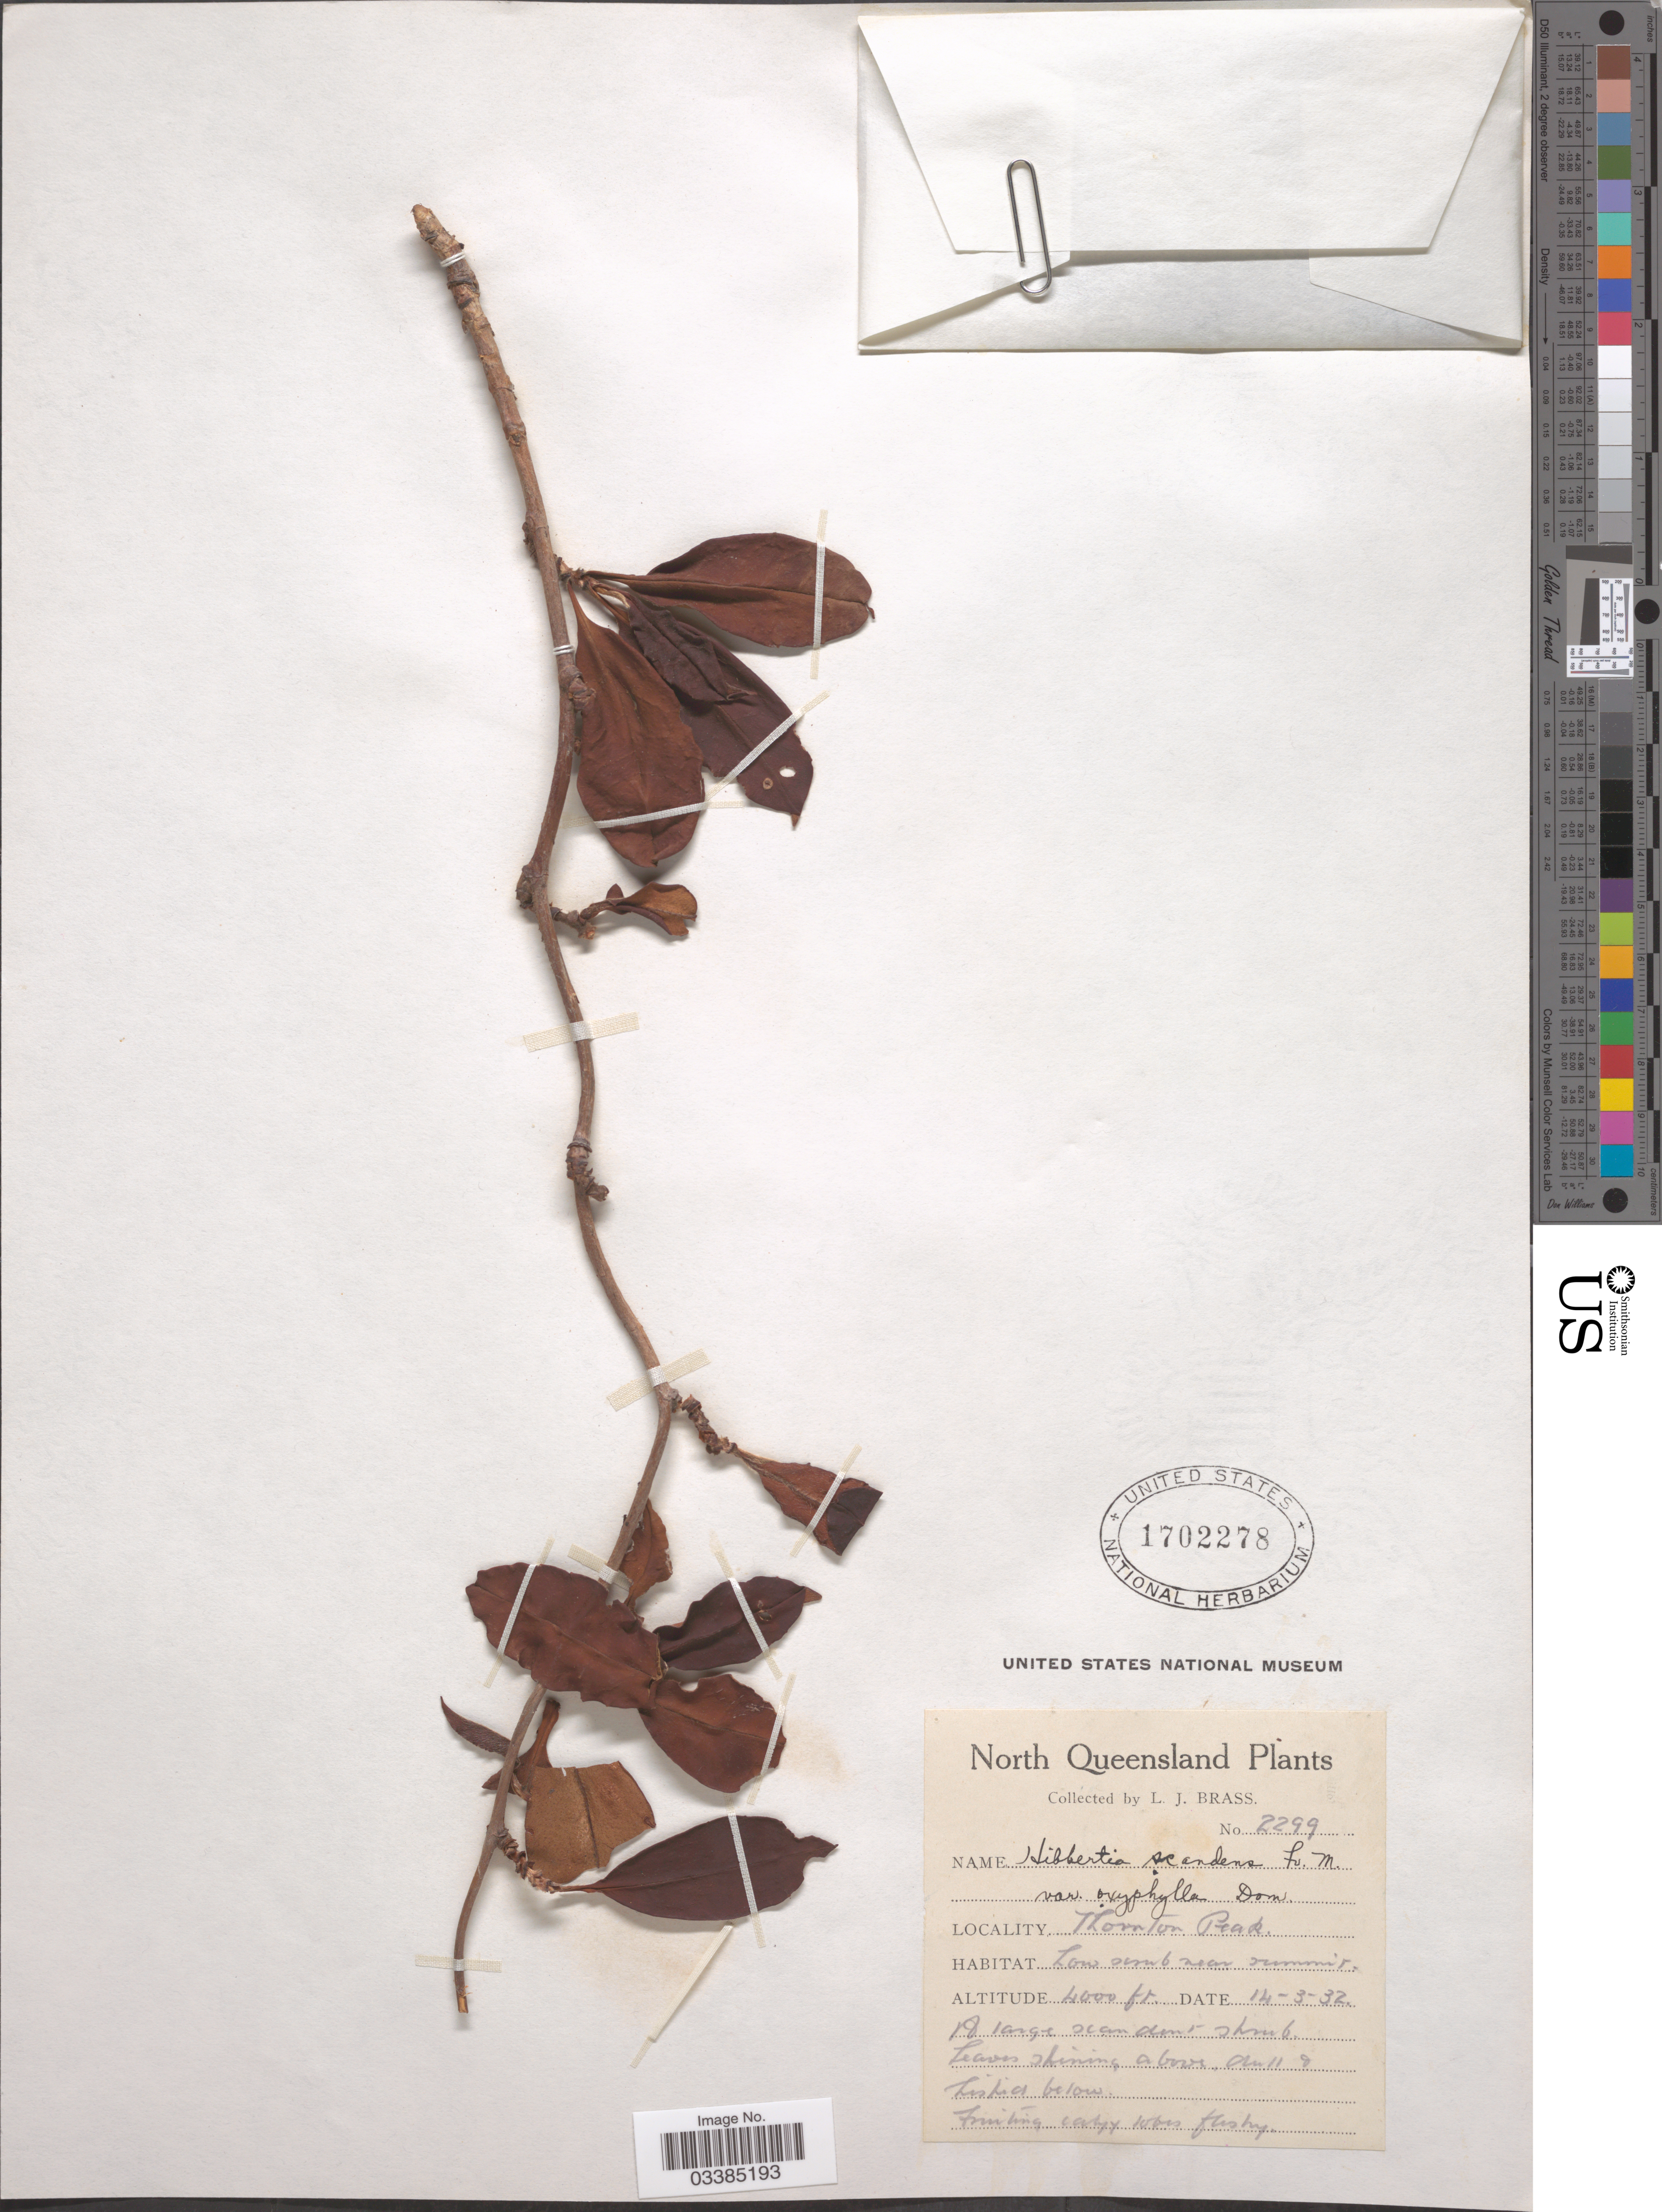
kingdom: Plantae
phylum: Tracheophyta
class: Magnoliopsida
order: Dilleniales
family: Dilleniaceae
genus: Hibbertia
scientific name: Hibbertia scandens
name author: (Willd.) Gilg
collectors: L. J. Brass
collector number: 2299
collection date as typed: Transcribed d/m/y: 14/3/32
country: Australia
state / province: Queensland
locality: North Queensland. Thornton peak.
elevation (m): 1219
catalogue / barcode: US 1702278